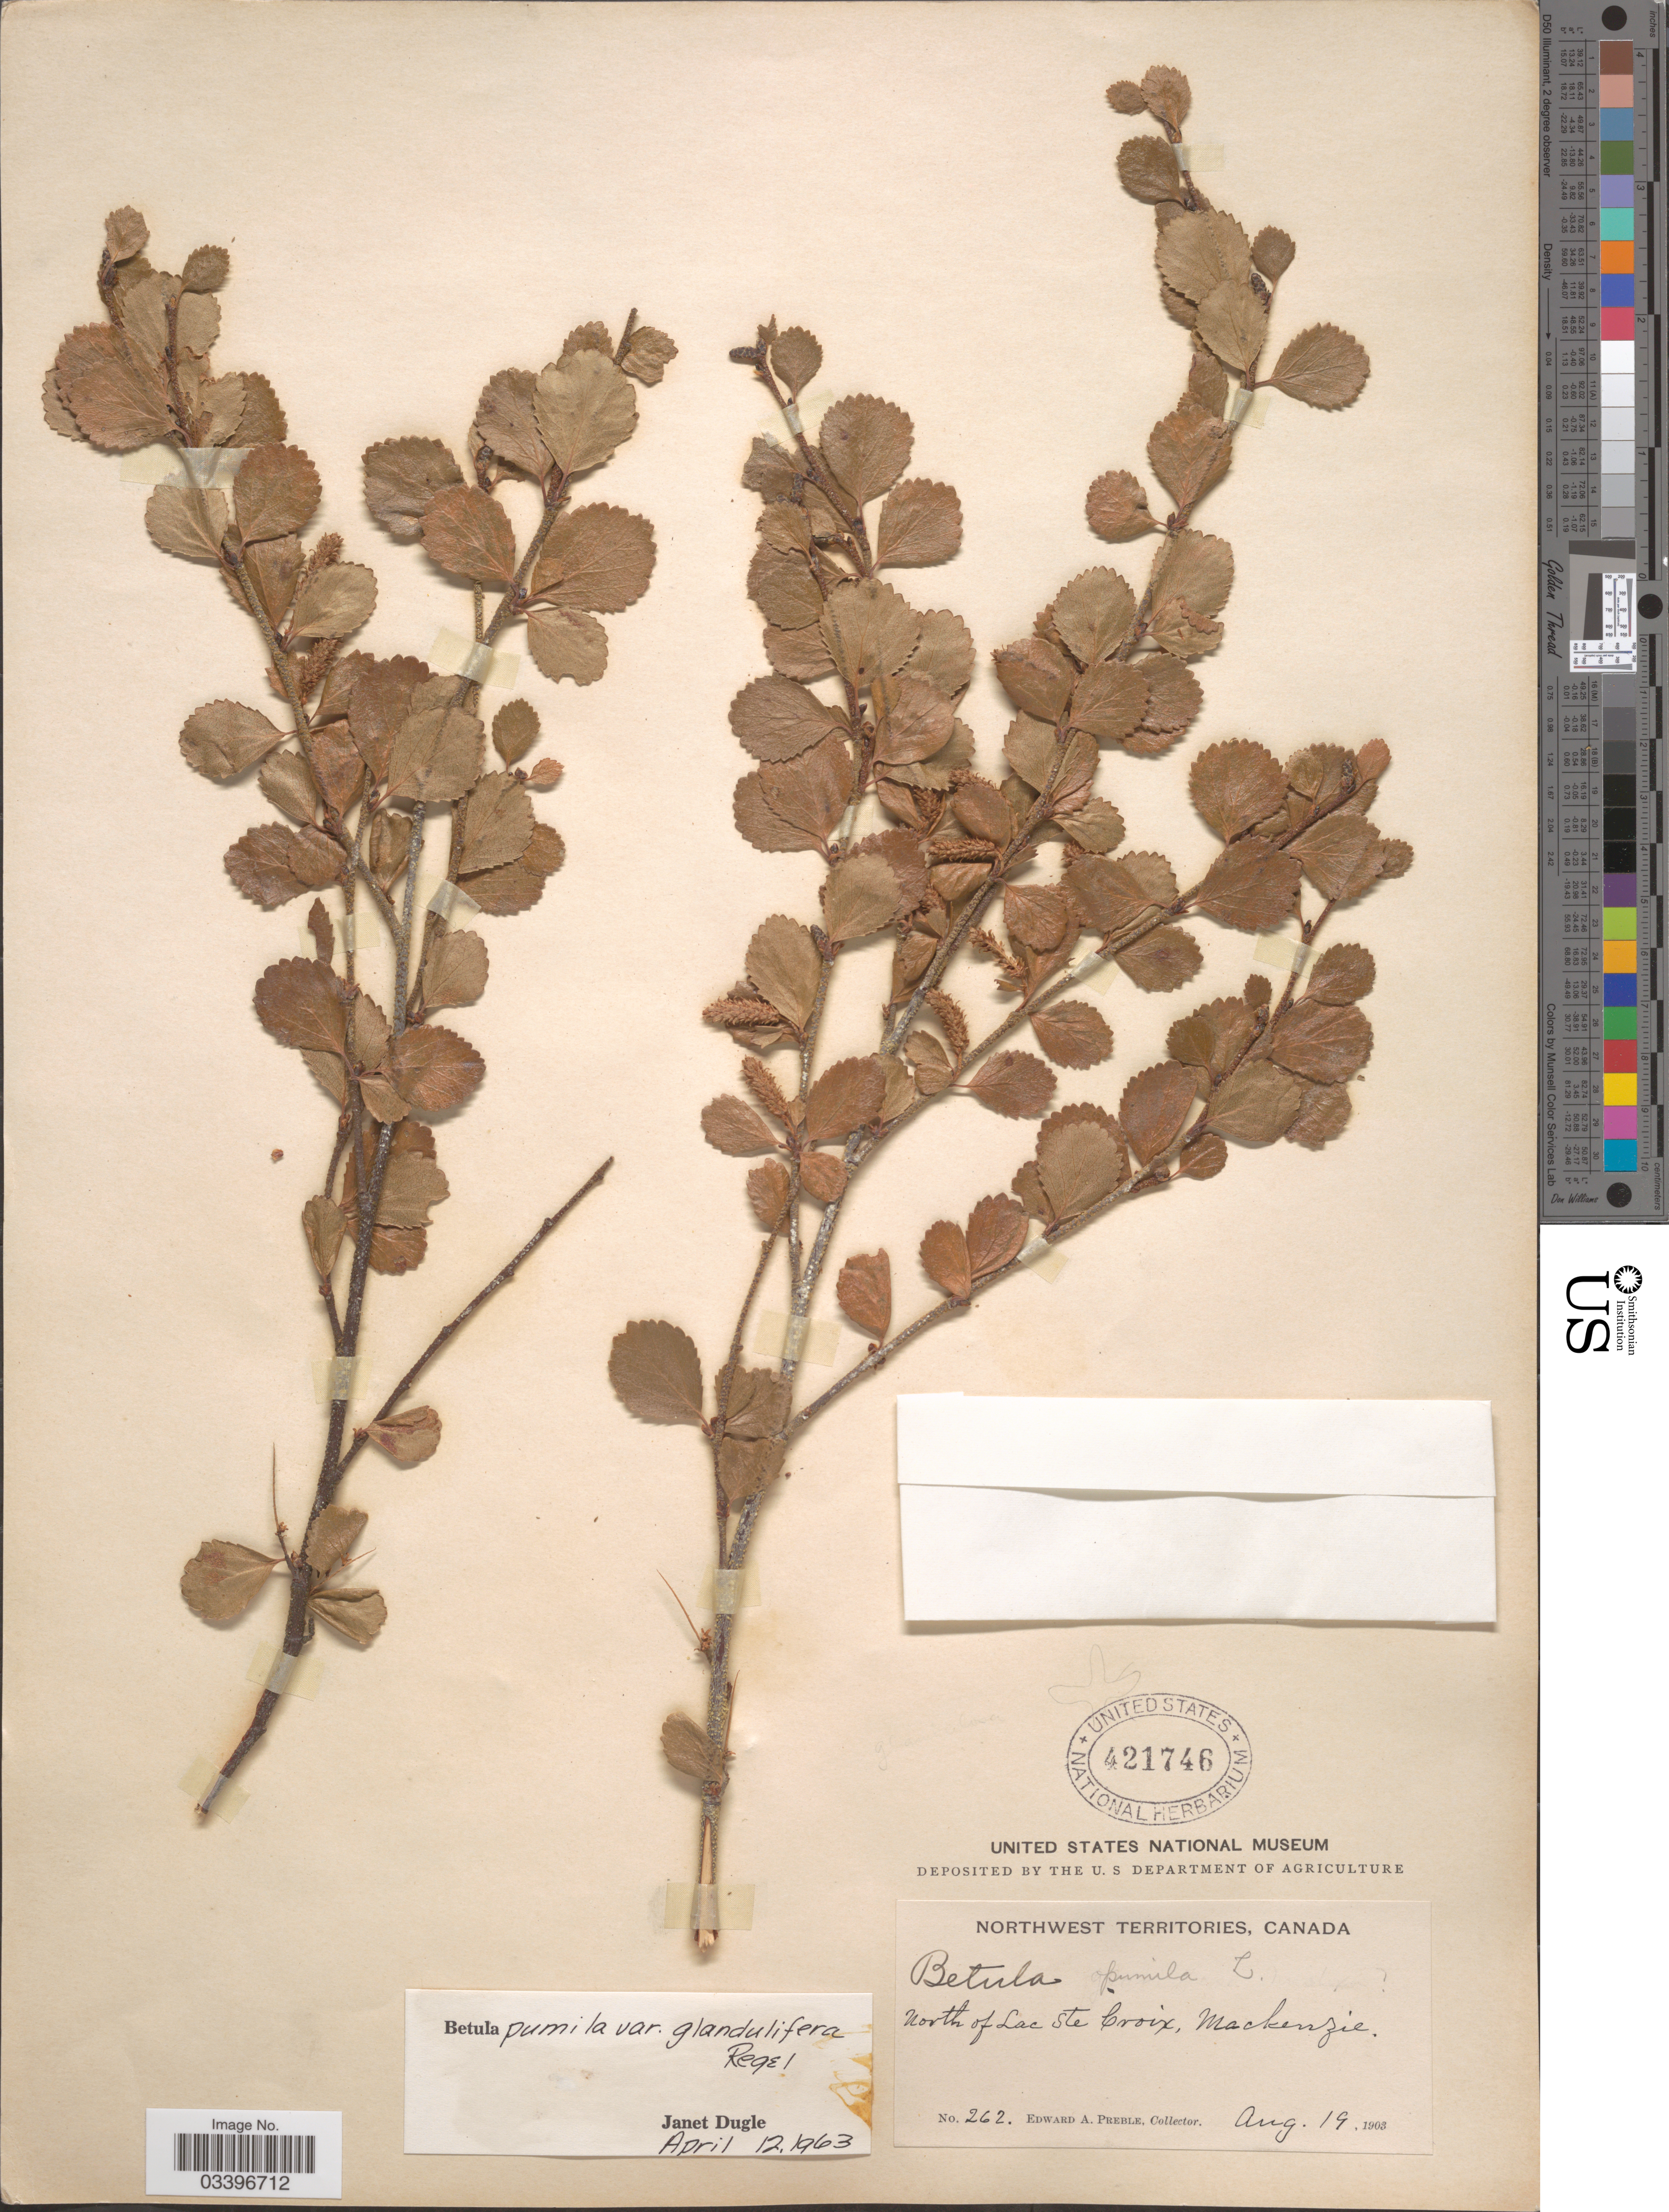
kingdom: Plantae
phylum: Tracheophyta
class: Magnoliopsida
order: Fagales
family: Betulaceae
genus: Betula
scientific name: Betula pumila var. glandulifera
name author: Regel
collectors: E. Preble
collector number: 262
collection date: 1903-08-19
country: Canada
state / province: Northwest Territories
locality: North of Lac Ste Croix, Mackenzie.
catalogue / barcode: US 421746